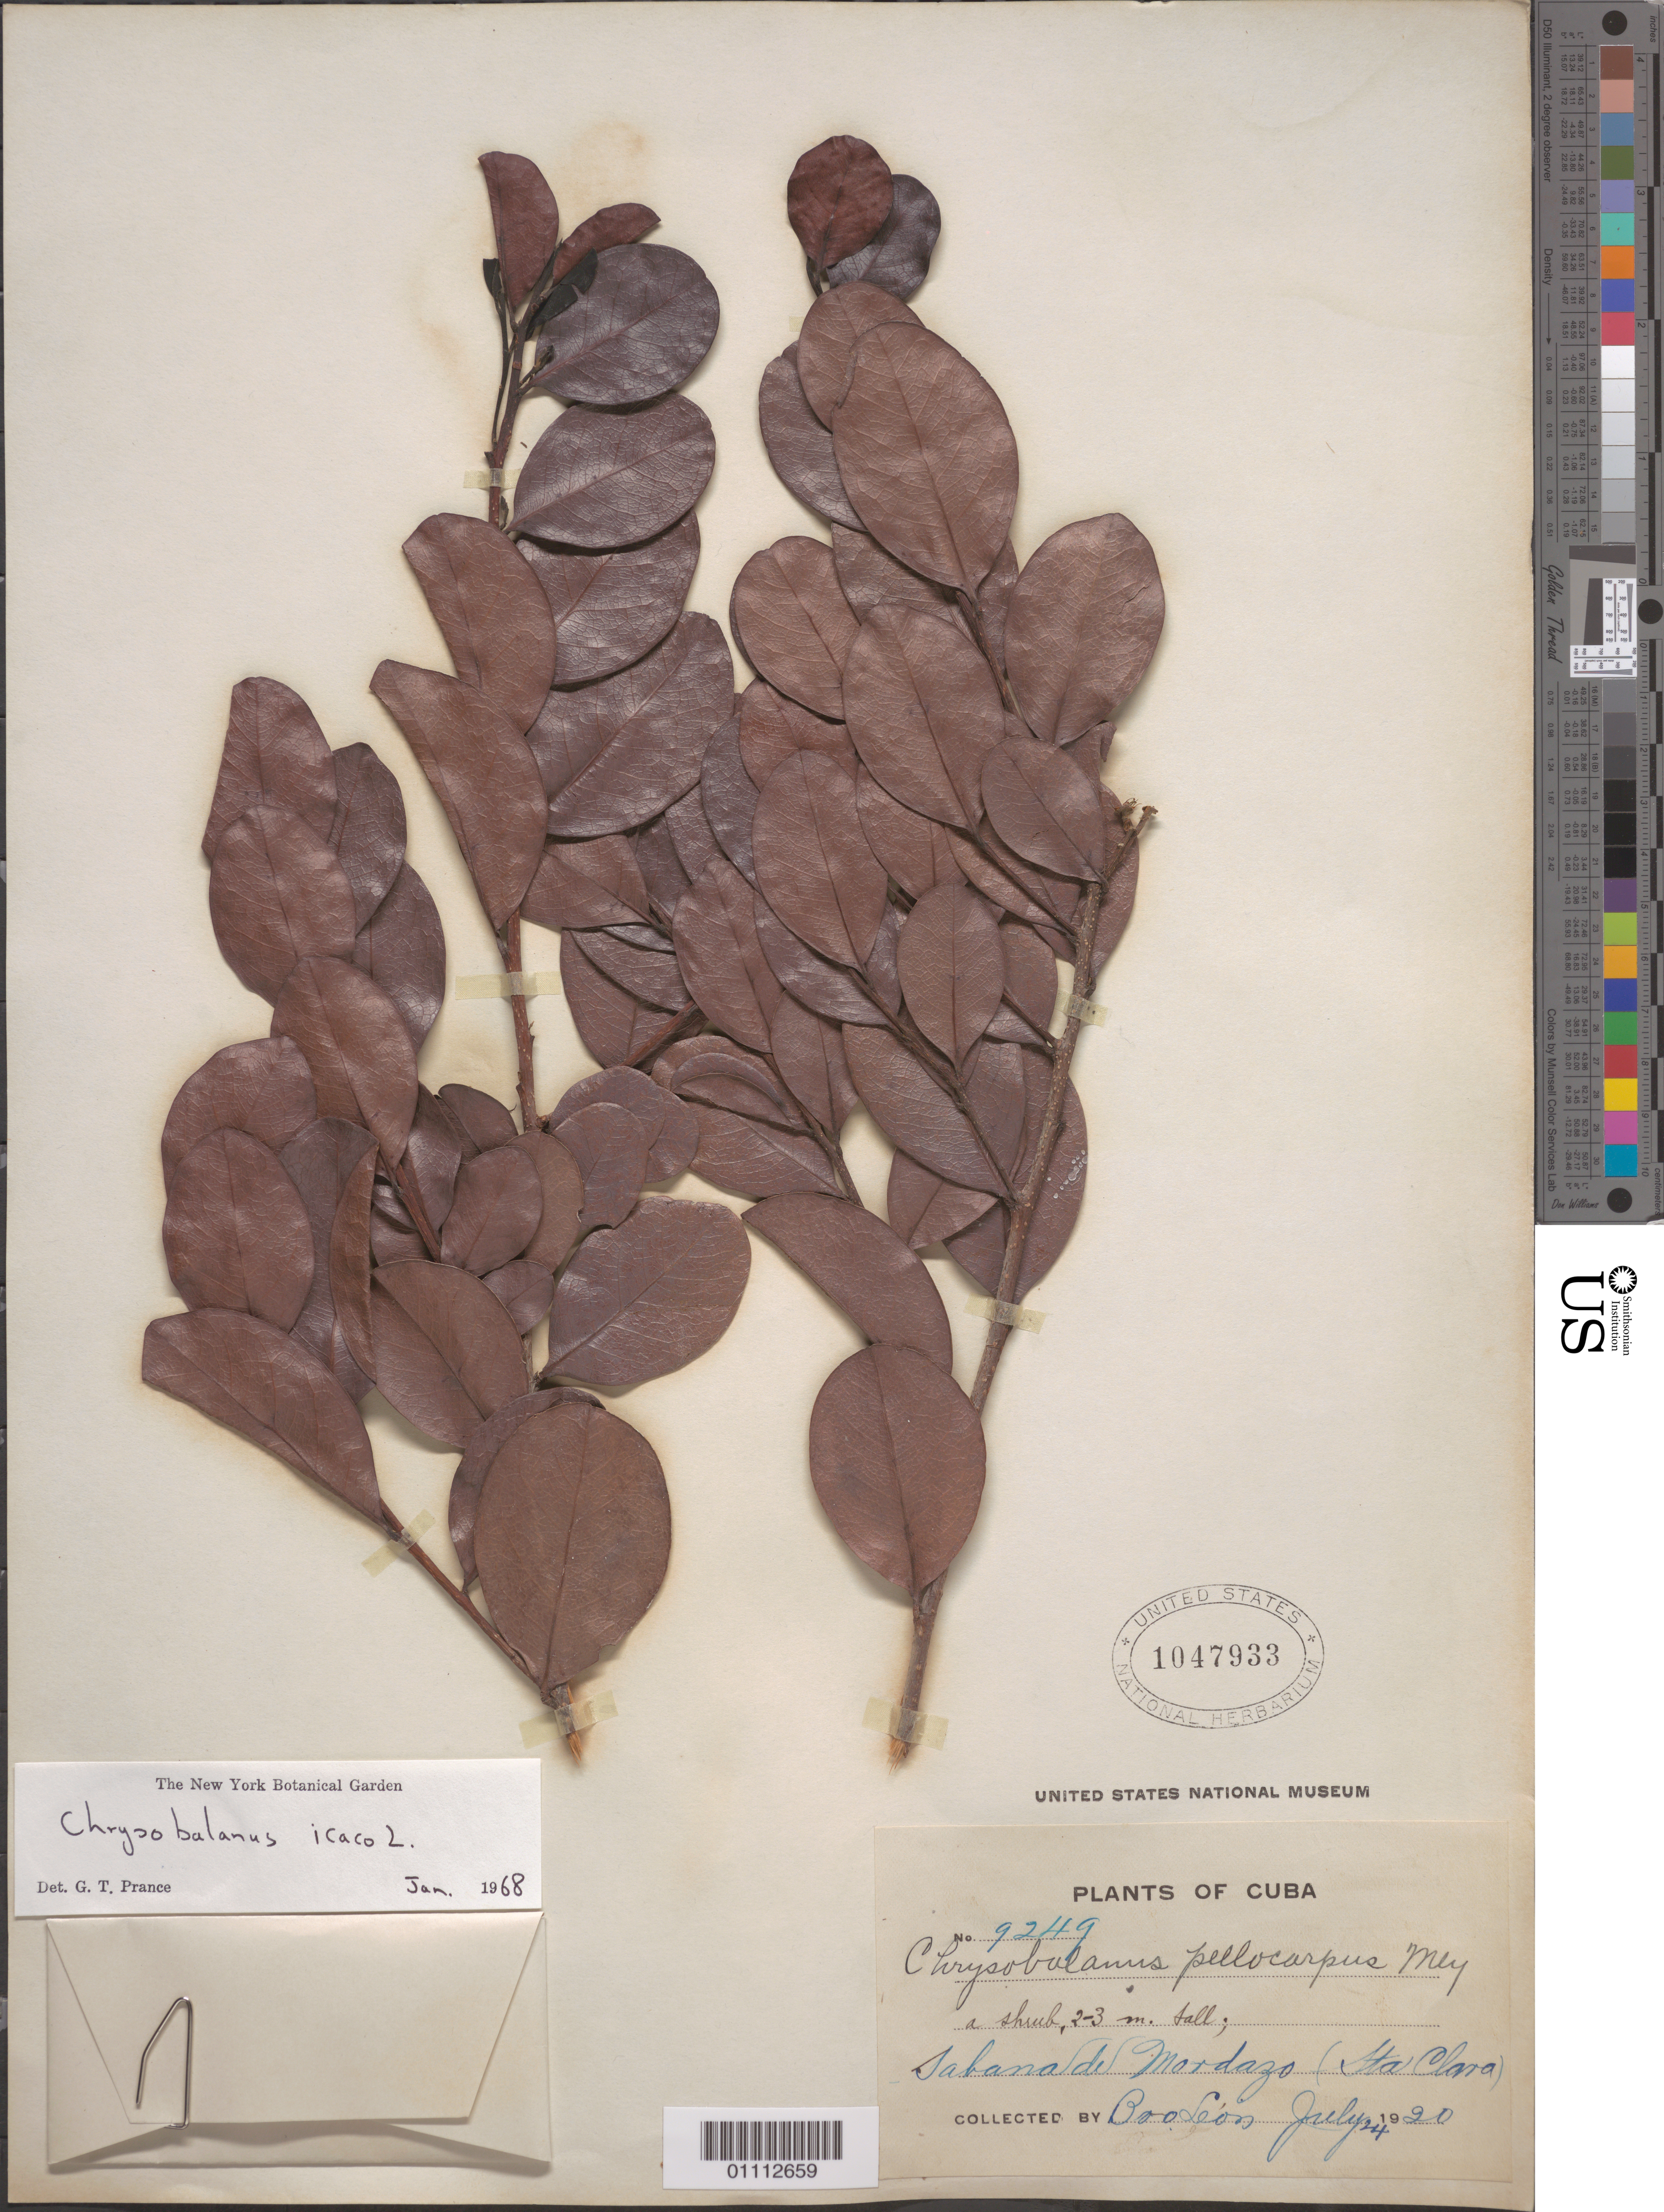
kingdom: Plantae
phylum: Tracheophyta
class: Magnoliopsida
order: Malpighiales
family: Chrysobalanaceae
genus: Chrysobalanus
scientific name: Chrysobalanus icaco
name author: L.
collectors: Bro. León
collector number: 9249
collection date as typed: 24 Jul 1920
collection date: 1920-07-24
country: Cuba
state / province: Villa Clara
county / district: Santa Clara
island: Cuba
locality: Sabana del Mordazo, Santa Clara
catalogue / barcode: US 1047933